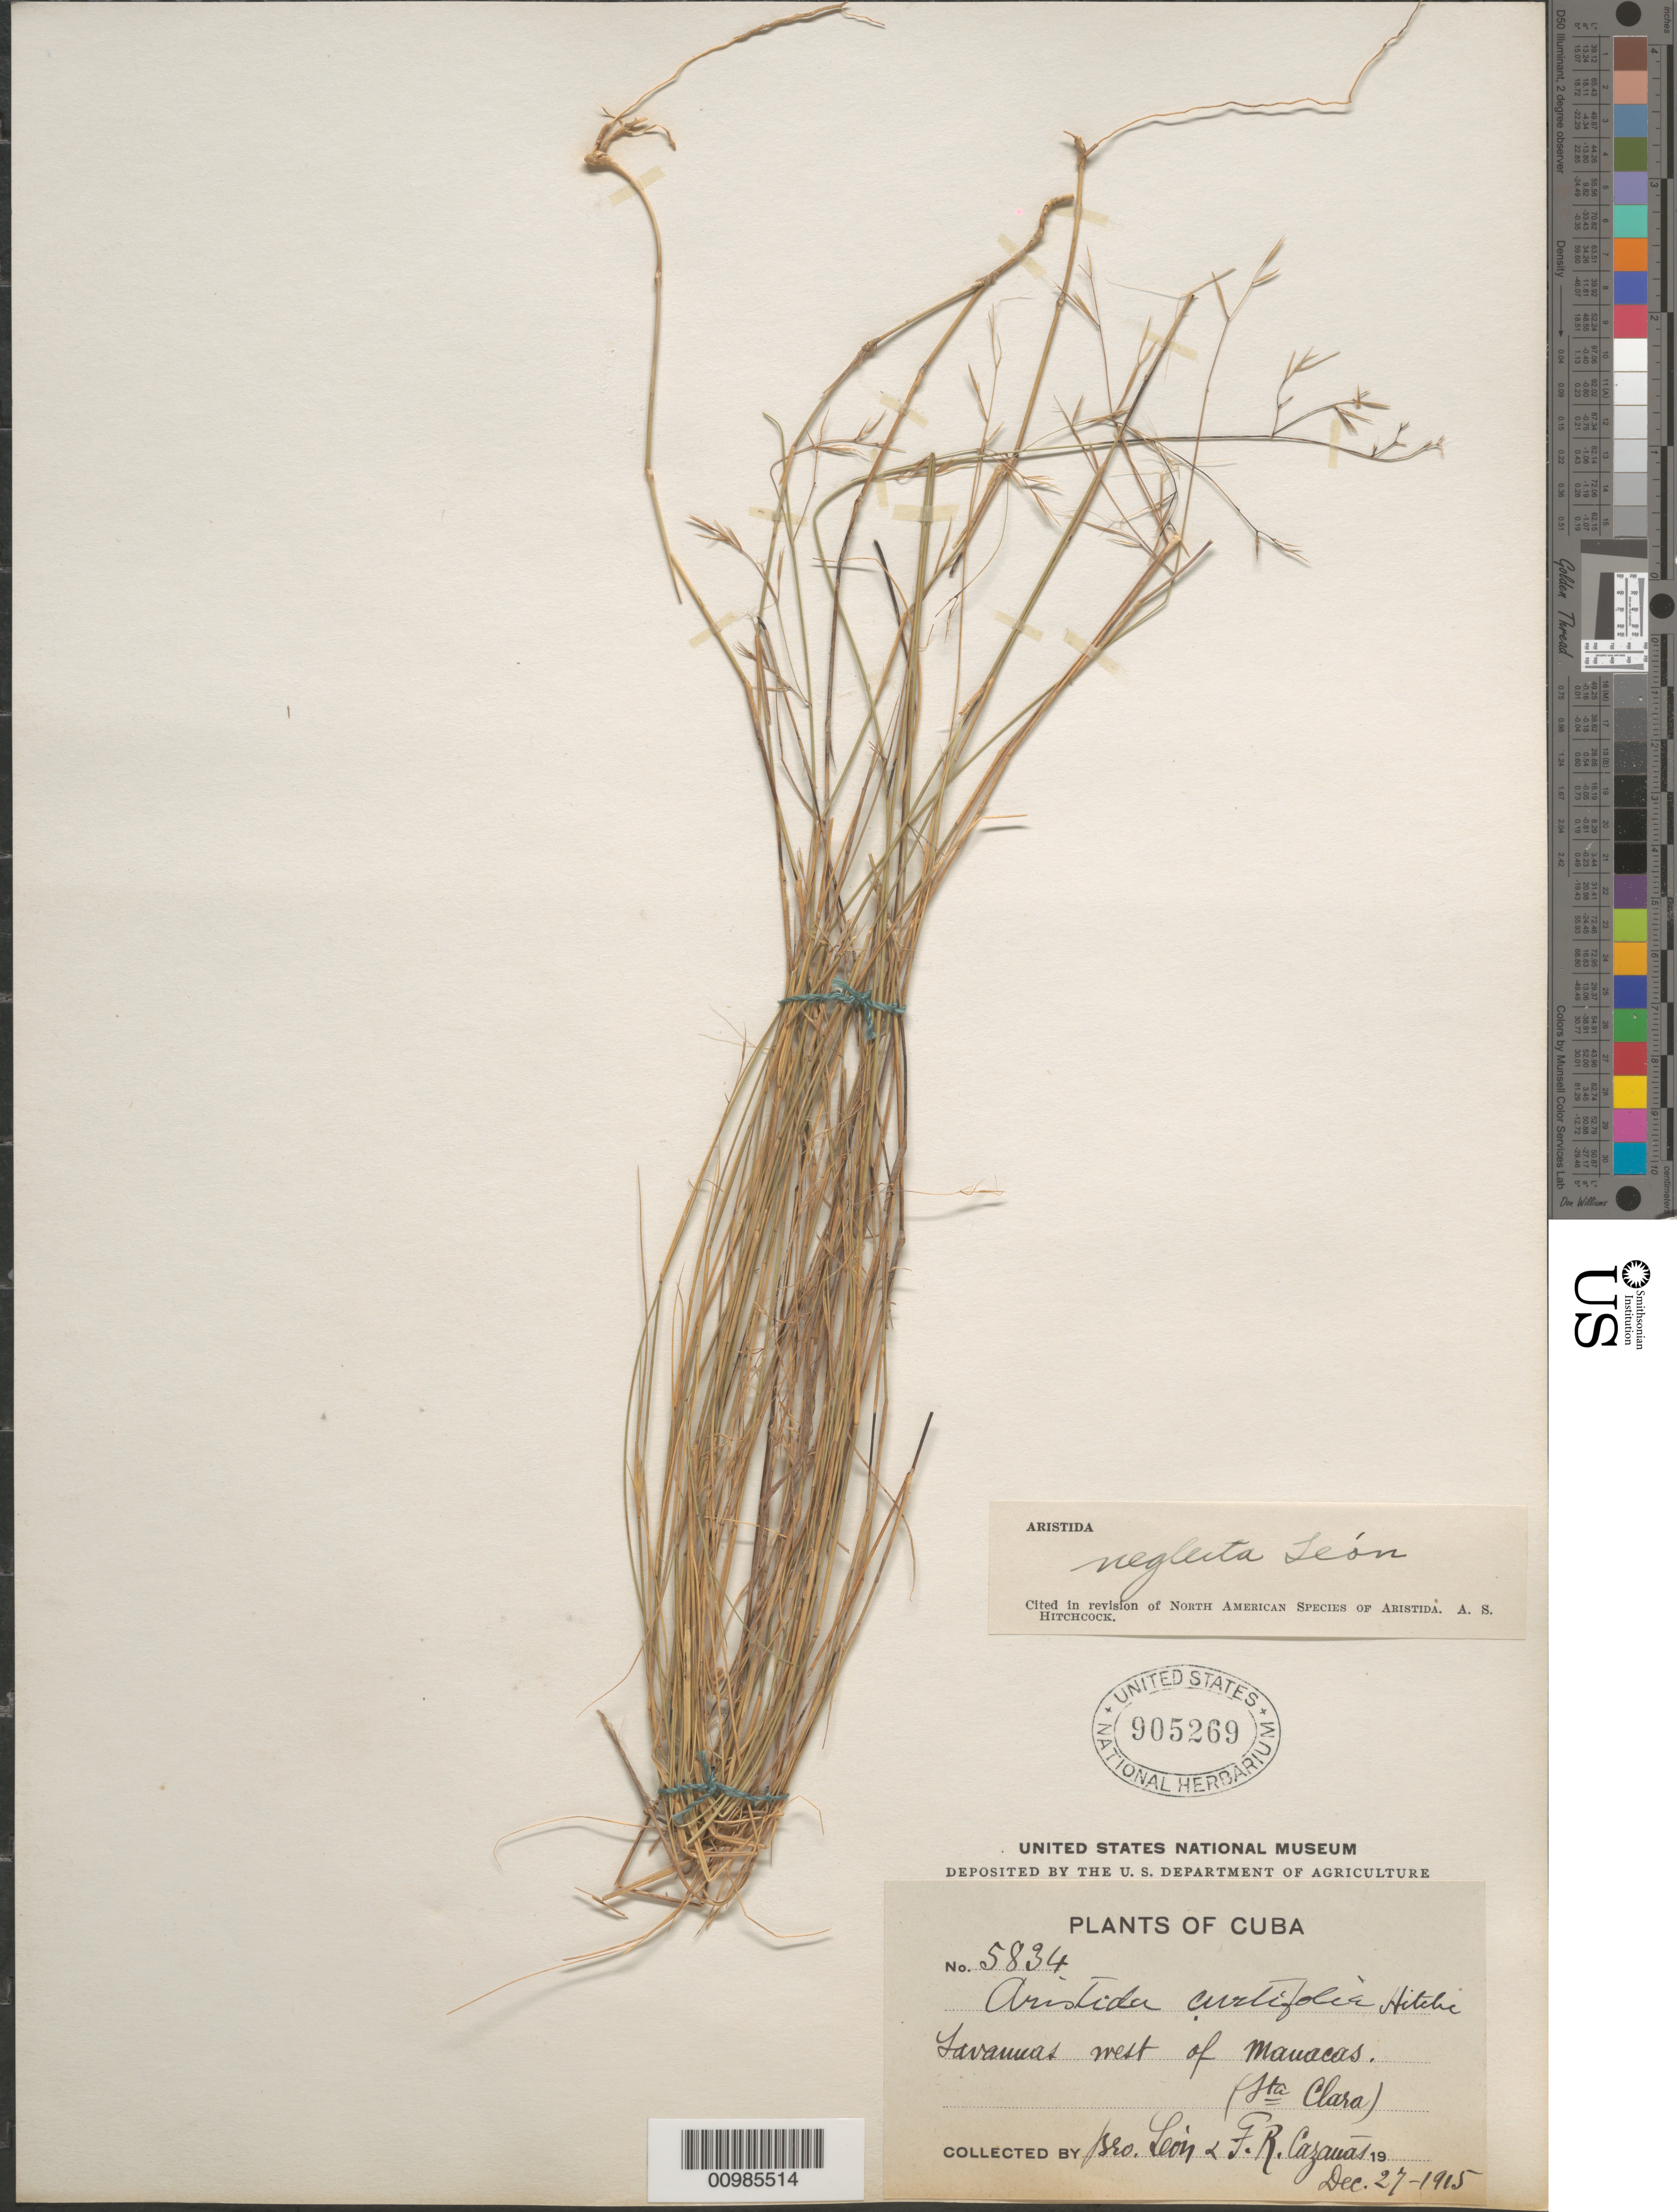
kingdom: Plantae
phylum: Tracheophyta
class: Liliopsida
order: Poales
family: Poaceae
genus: Aristida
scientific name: Aristida neglecta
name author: León ex Hitchc.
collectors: Bro. León & F. Cazauas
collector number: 5834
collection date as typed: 27 Dec 1915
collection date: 1915-12-27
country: Cuba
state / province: Villa Clara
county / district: Santa Clara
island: Cuba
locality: W of Manacas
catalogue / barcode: US 905269